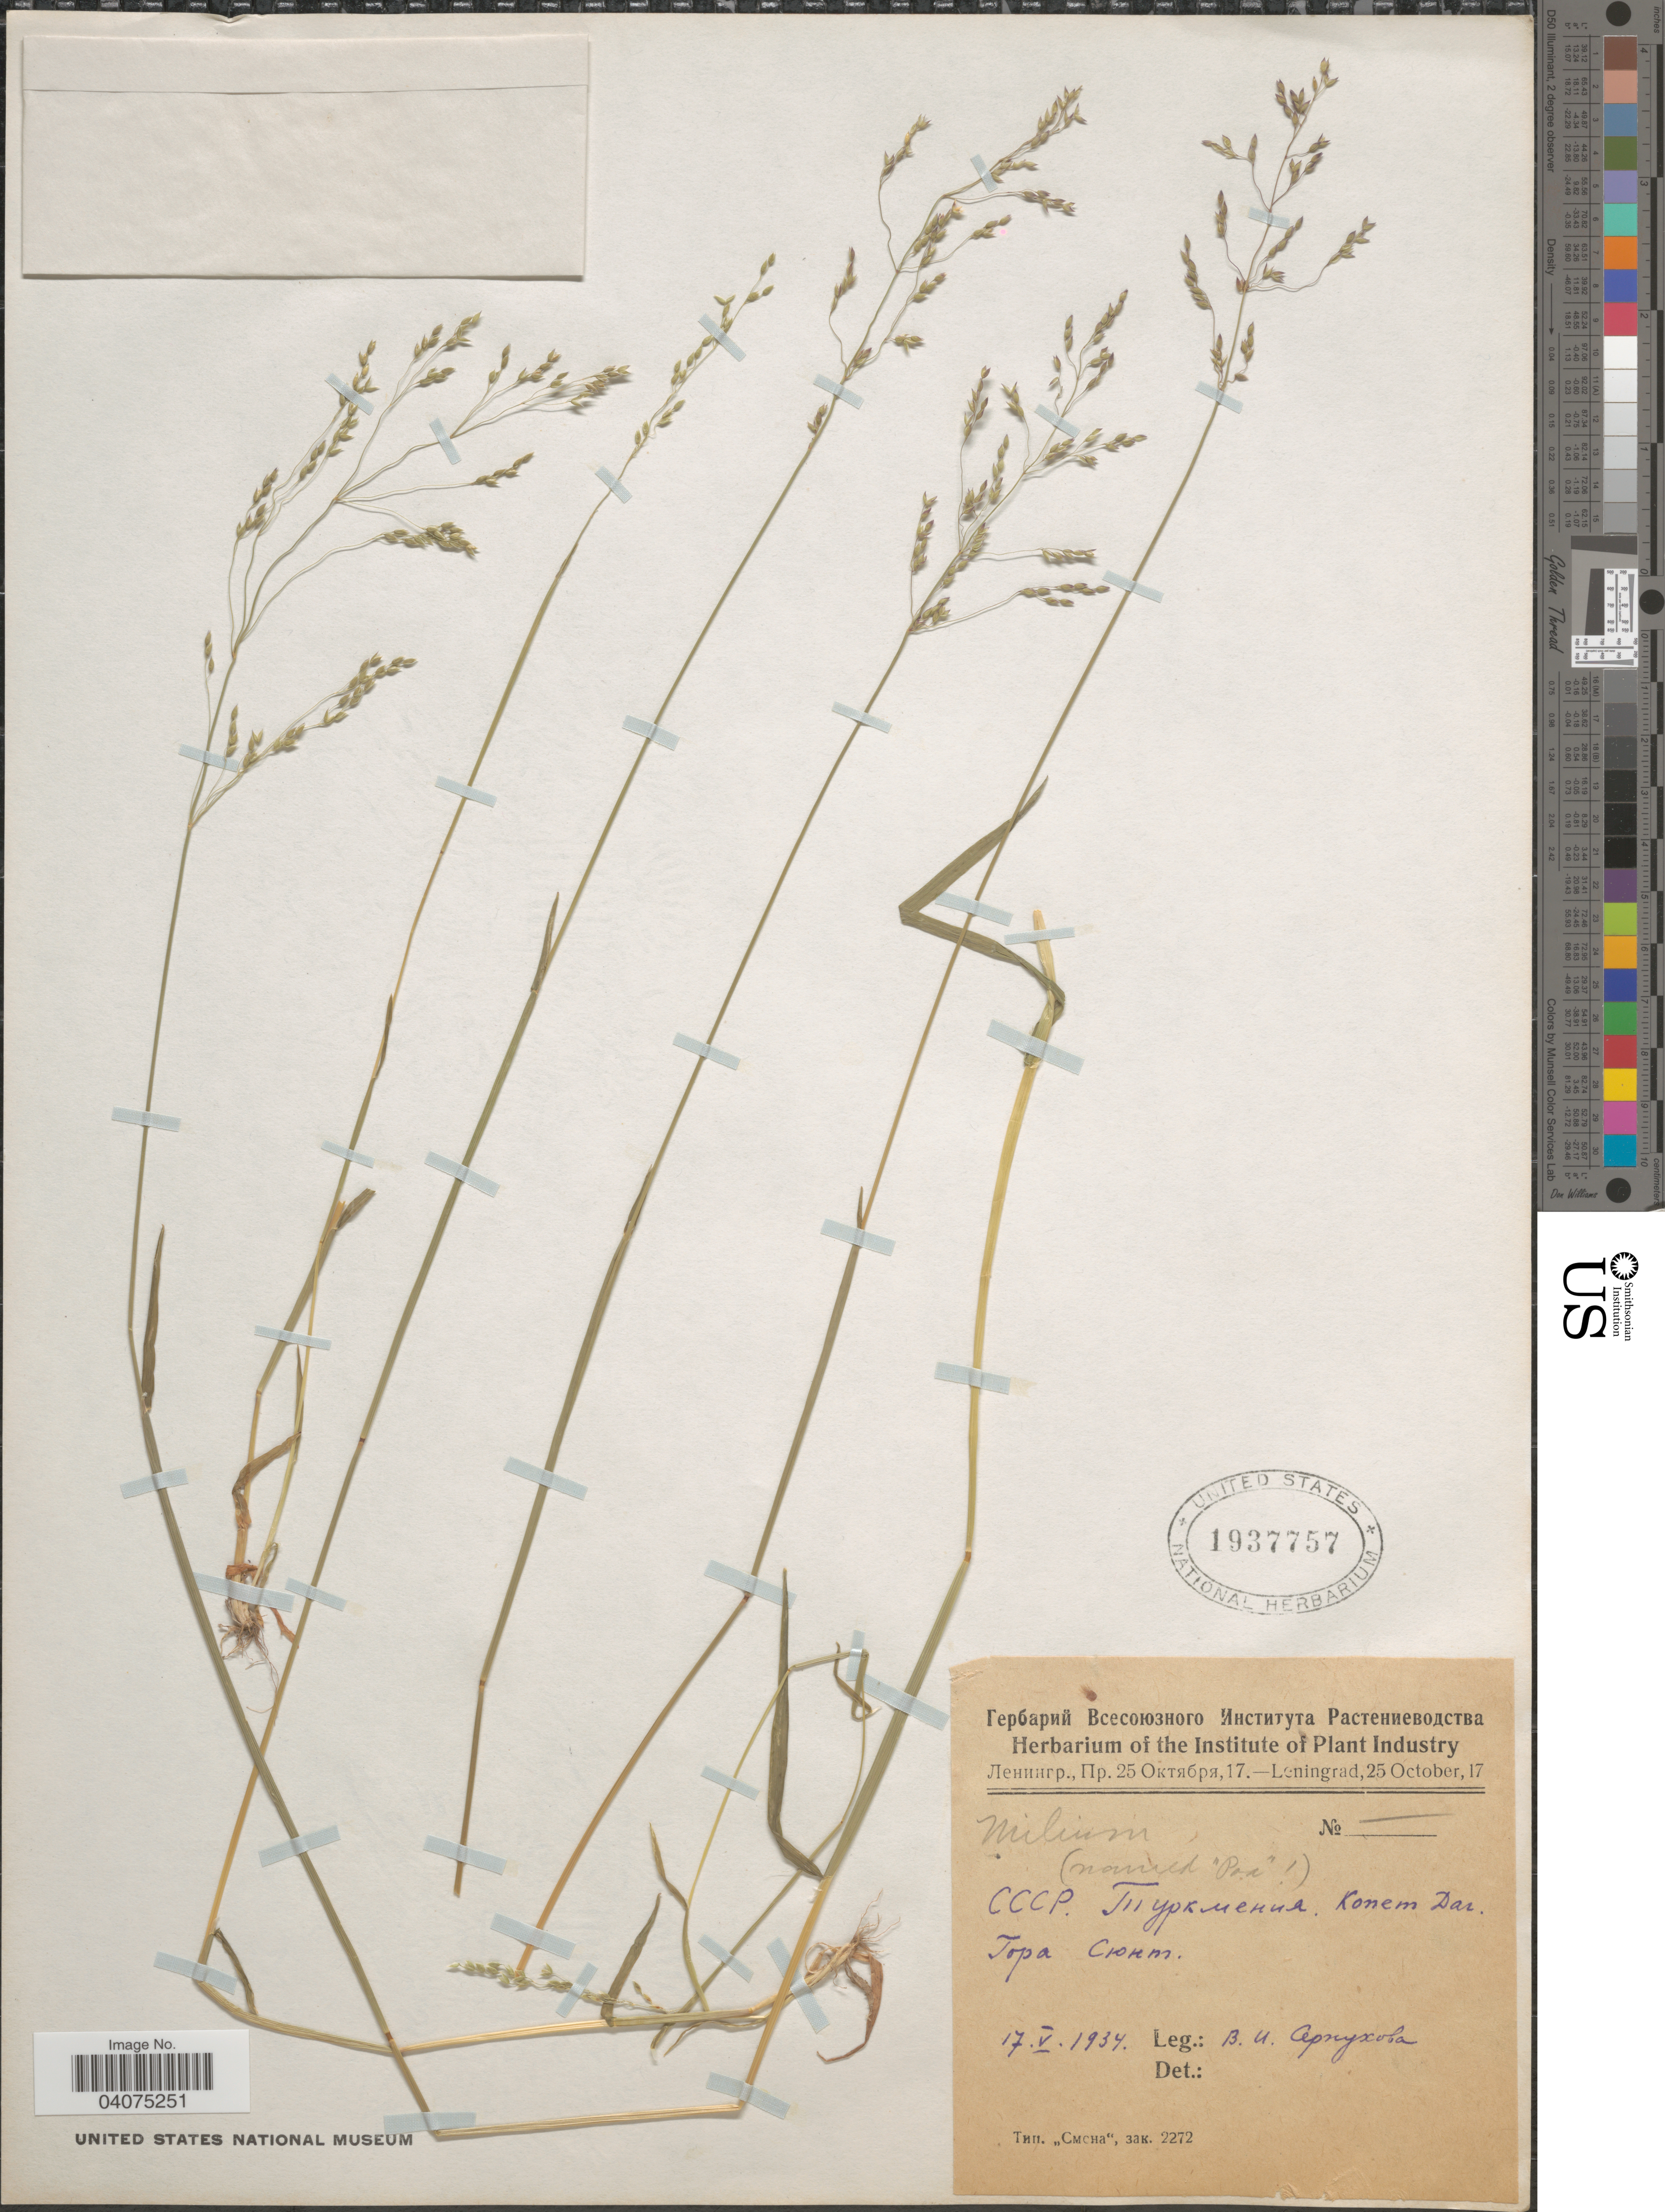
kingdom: Plantae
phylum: Tracheophyta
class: Liliopsida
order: Poales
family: Poaceae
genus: Milium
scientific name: Milium vernale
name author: M. Bieb.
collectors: V. Serpukhova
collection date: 1934-05-17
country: Turkmenistan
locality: Kopet Dag Mts, Mt. Syunt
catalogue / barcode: US 1937757